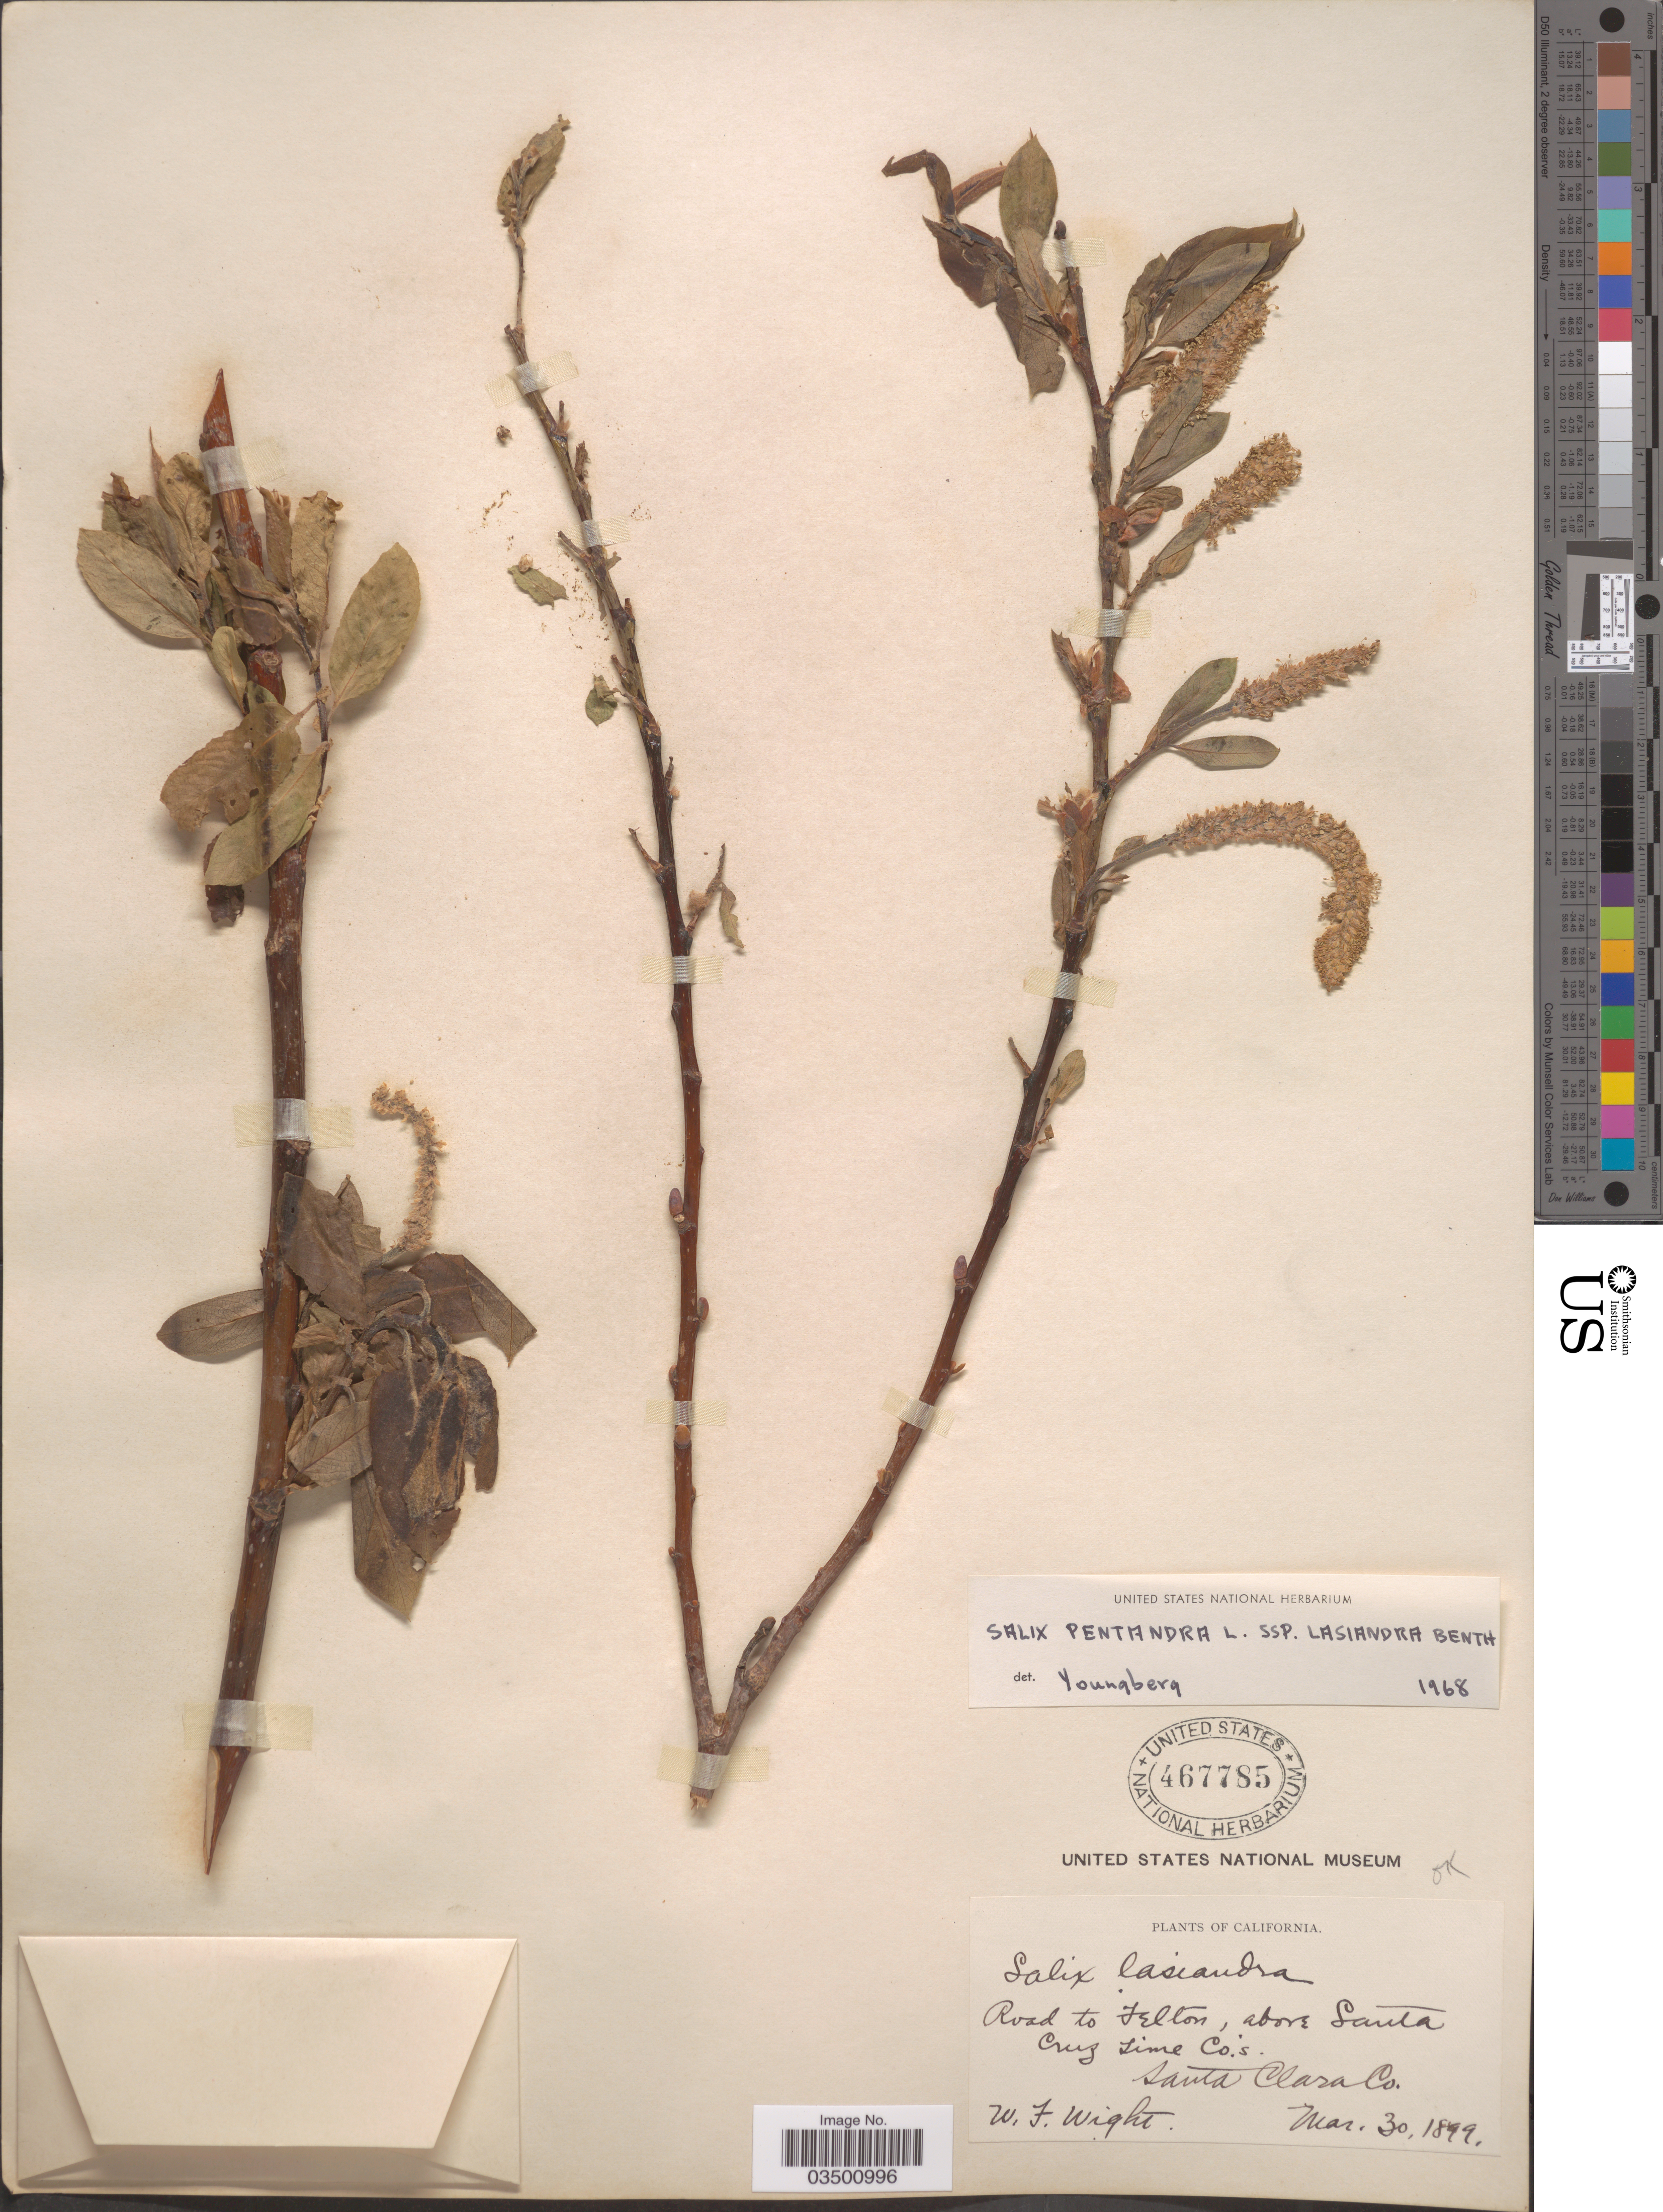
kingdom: Plantae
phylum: Tracheophyta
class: Magnoliopsida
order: Malpighiales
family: Salicaceae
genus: Salix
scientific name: Salix lasiandra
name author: Benth.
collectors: W. Wight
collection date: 1899-03-30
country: United States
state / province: California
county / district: Santa Clara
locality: Road to Felton, above Santa Cruz Lime Co's. Santa Clara Co.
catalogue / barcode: US 467785